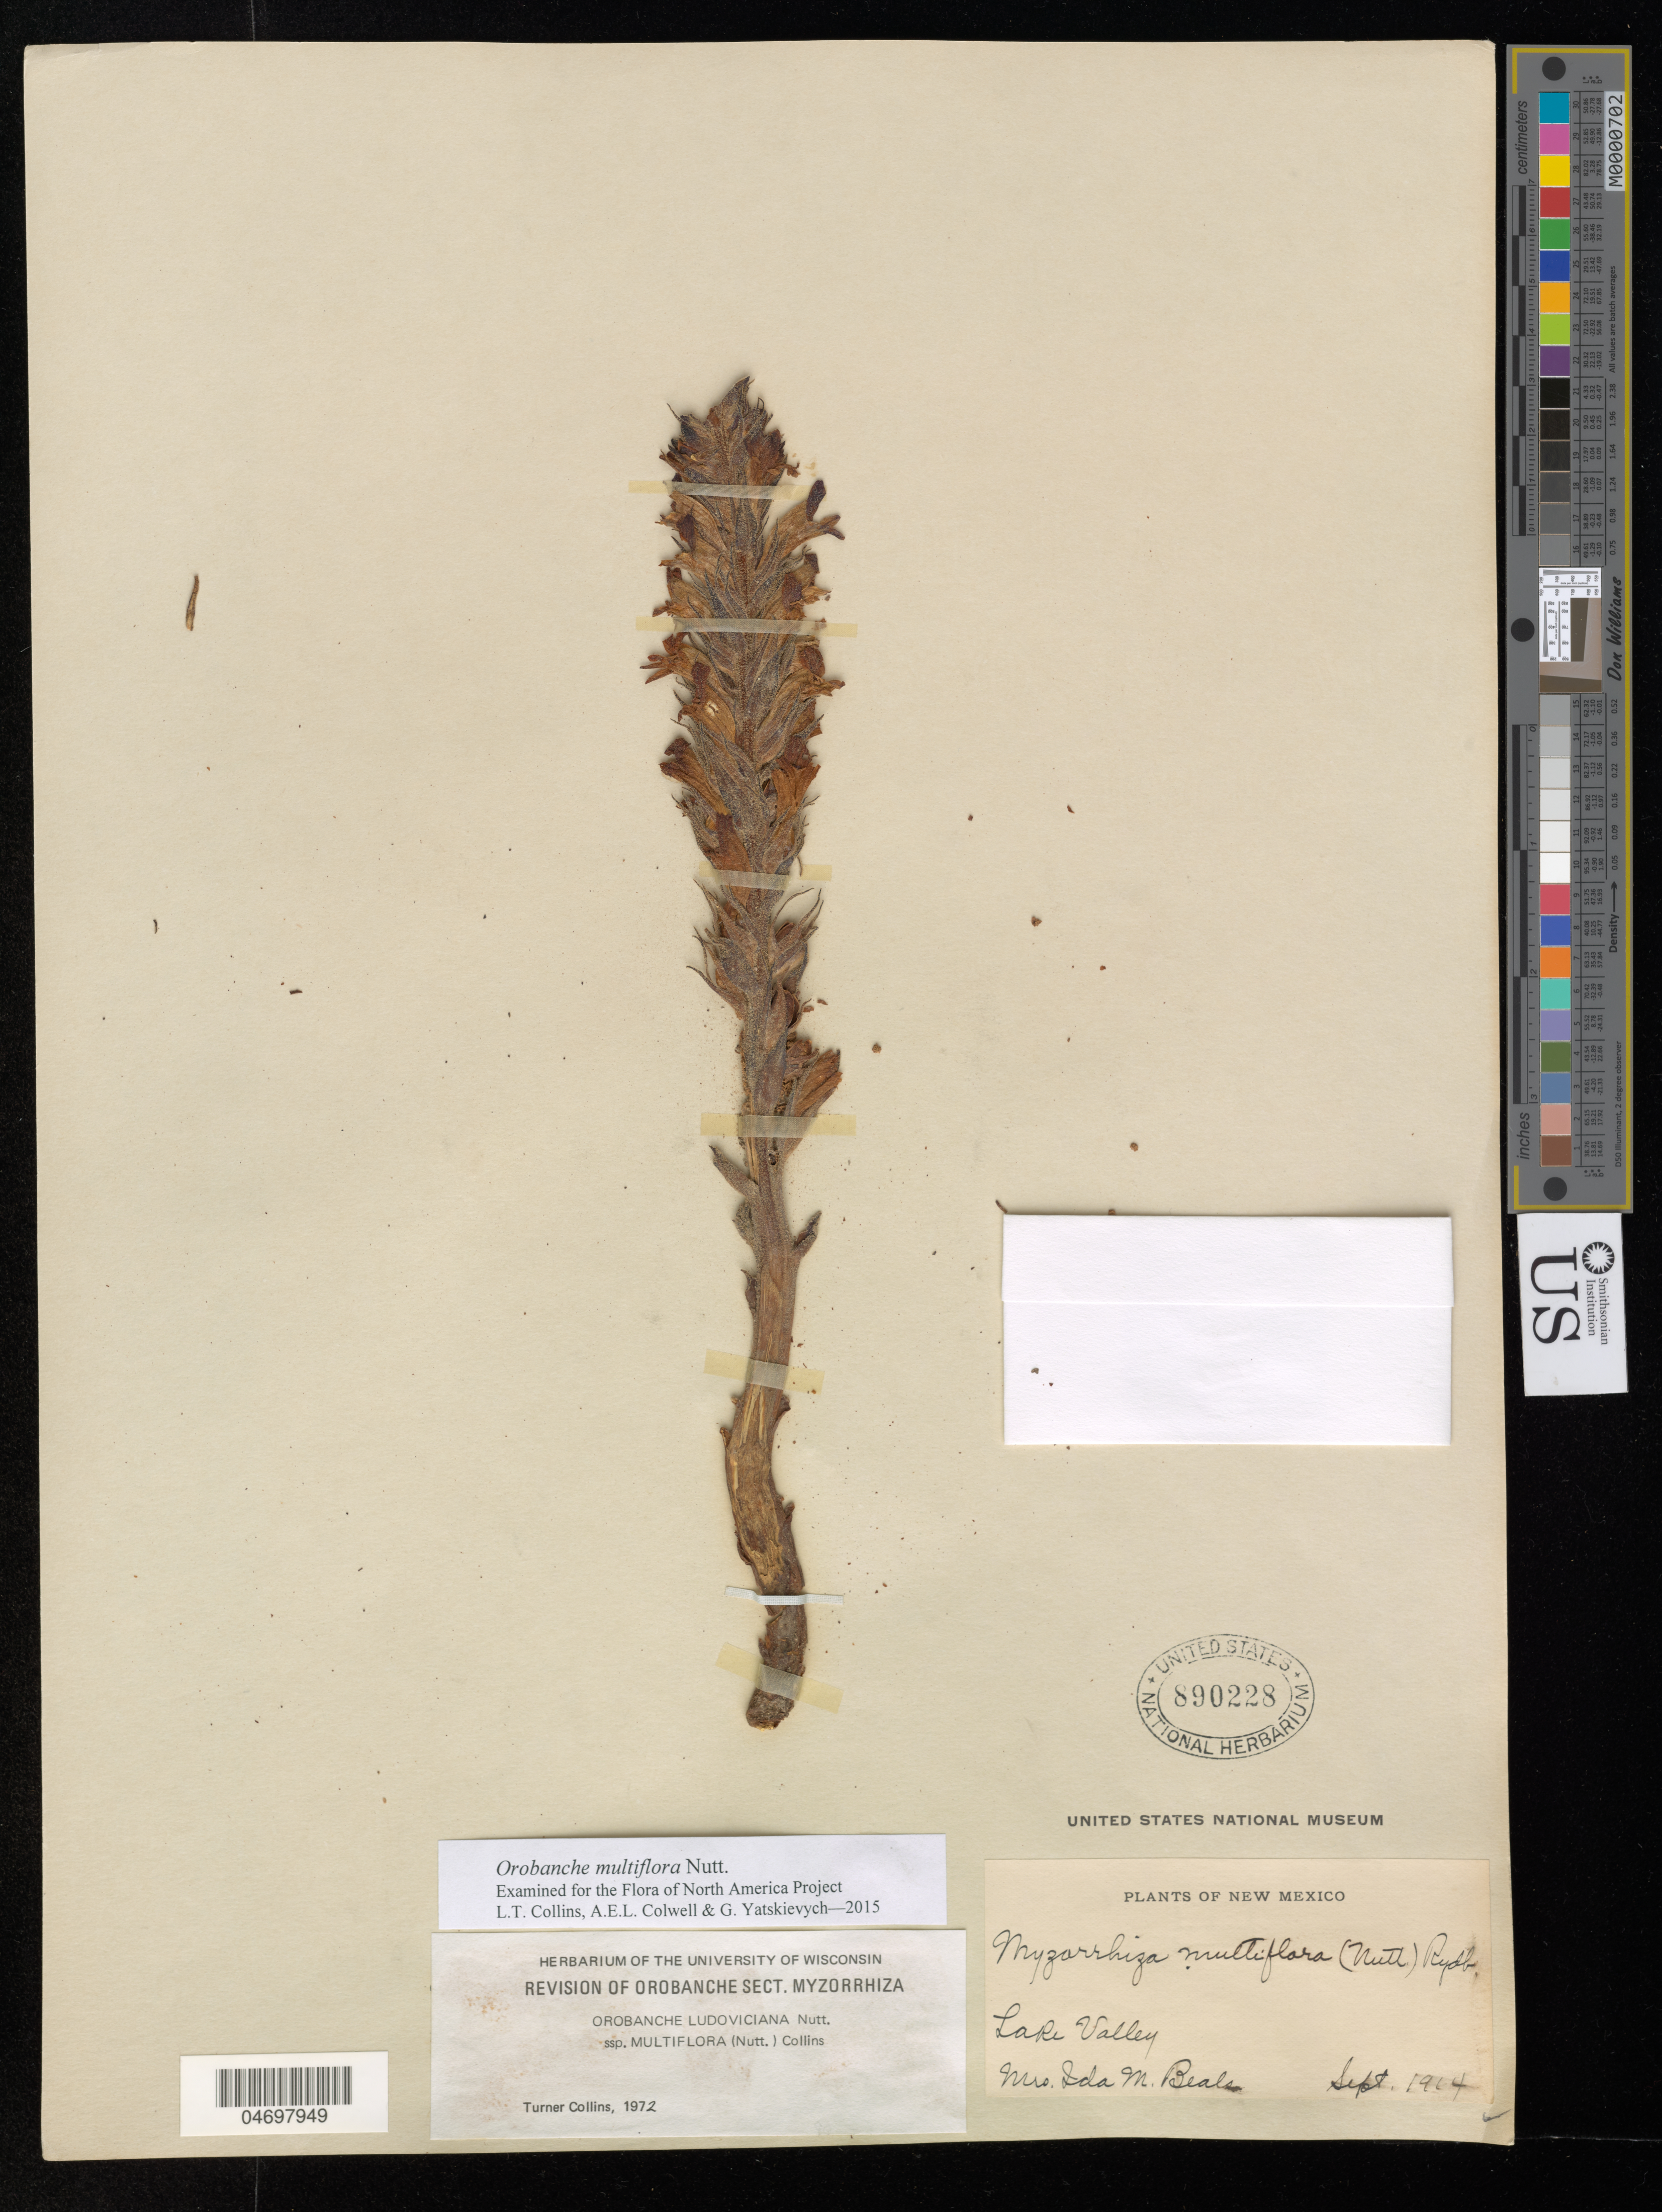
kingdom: Plantae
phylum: Tracheophyta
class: Magnoliopsida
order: Lamiales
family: Orobanchaceae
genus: Orobanche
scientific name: Orobanche multiflora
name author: Nutt.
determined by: Collins, L. T.; Colwell, A. E.; Yatskievych, G. A.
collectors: I. M. Beals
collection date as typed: Sep 1914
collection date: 1914-09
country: United States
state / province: New Mexico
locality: Lake Valley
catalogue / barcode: US 890228